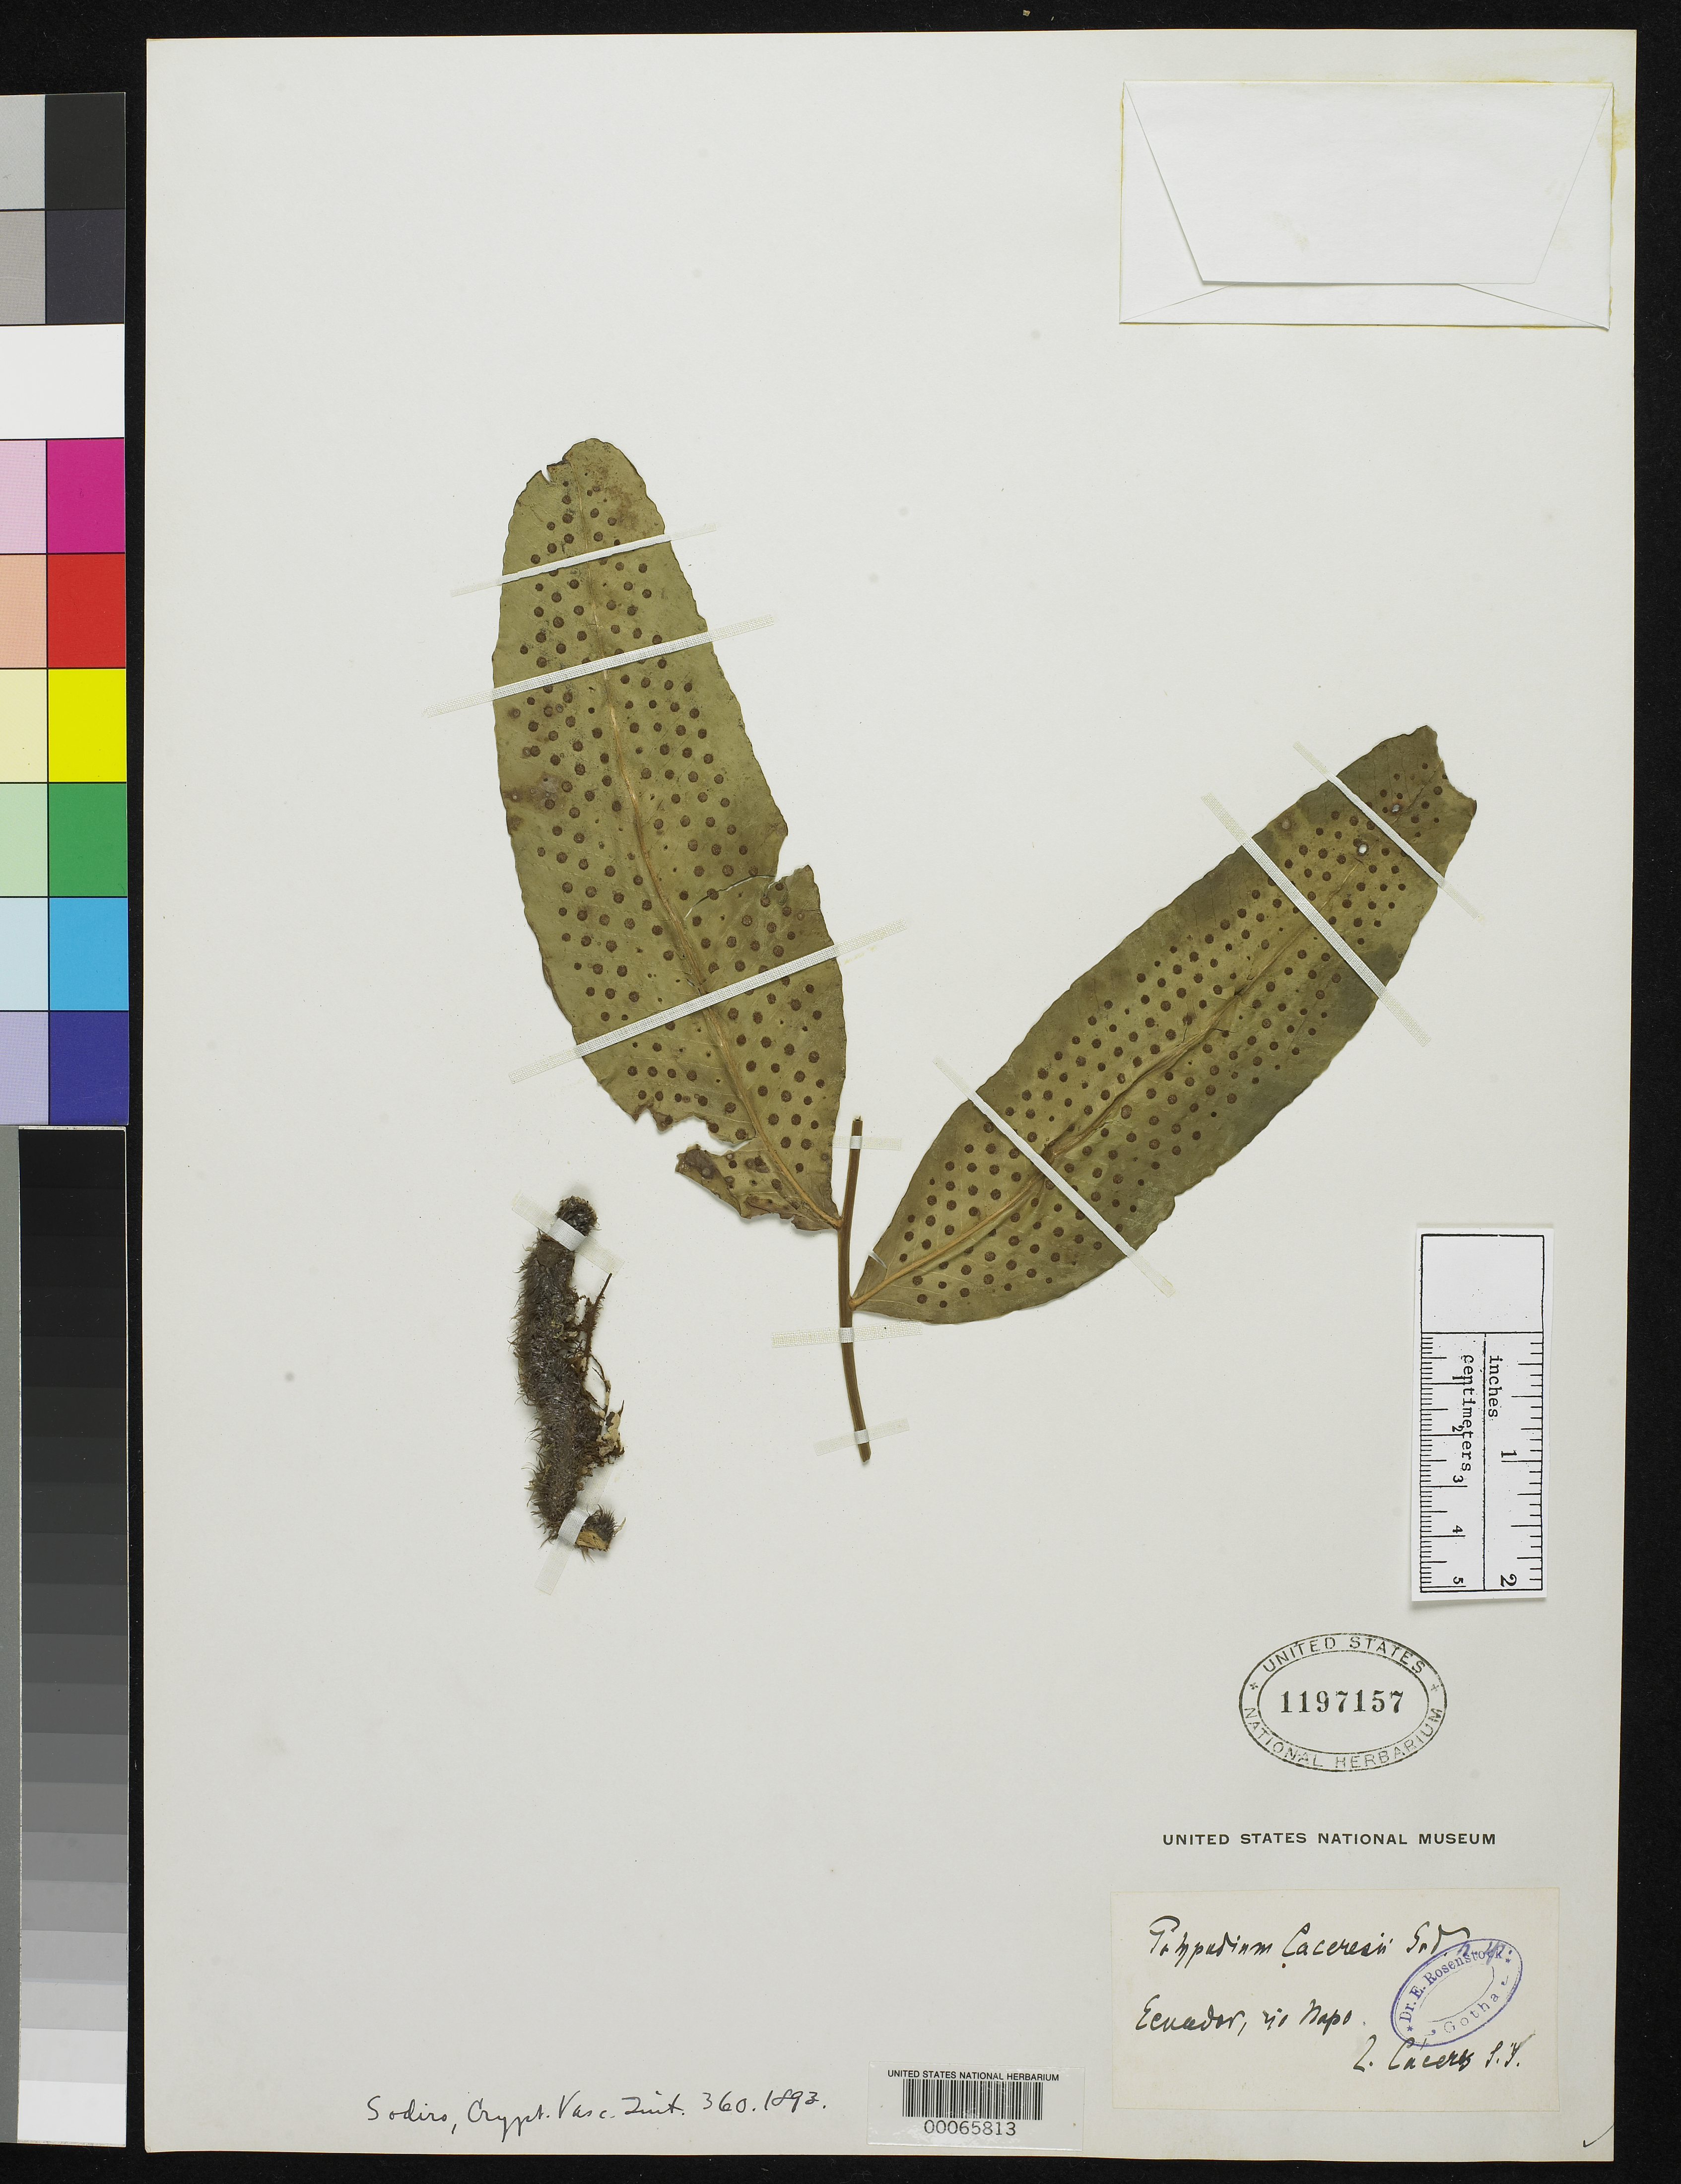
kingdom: Plantae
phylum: Tracheophyta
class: Polypodiopsida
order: Polypodiales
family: Polypodiaceae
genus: Polypodium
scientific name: Polypodium caceresii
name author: Sodiro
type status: Type Collection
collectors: -. Caceres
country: Ecuador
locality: Rio Napo.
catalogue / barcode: US 1197157